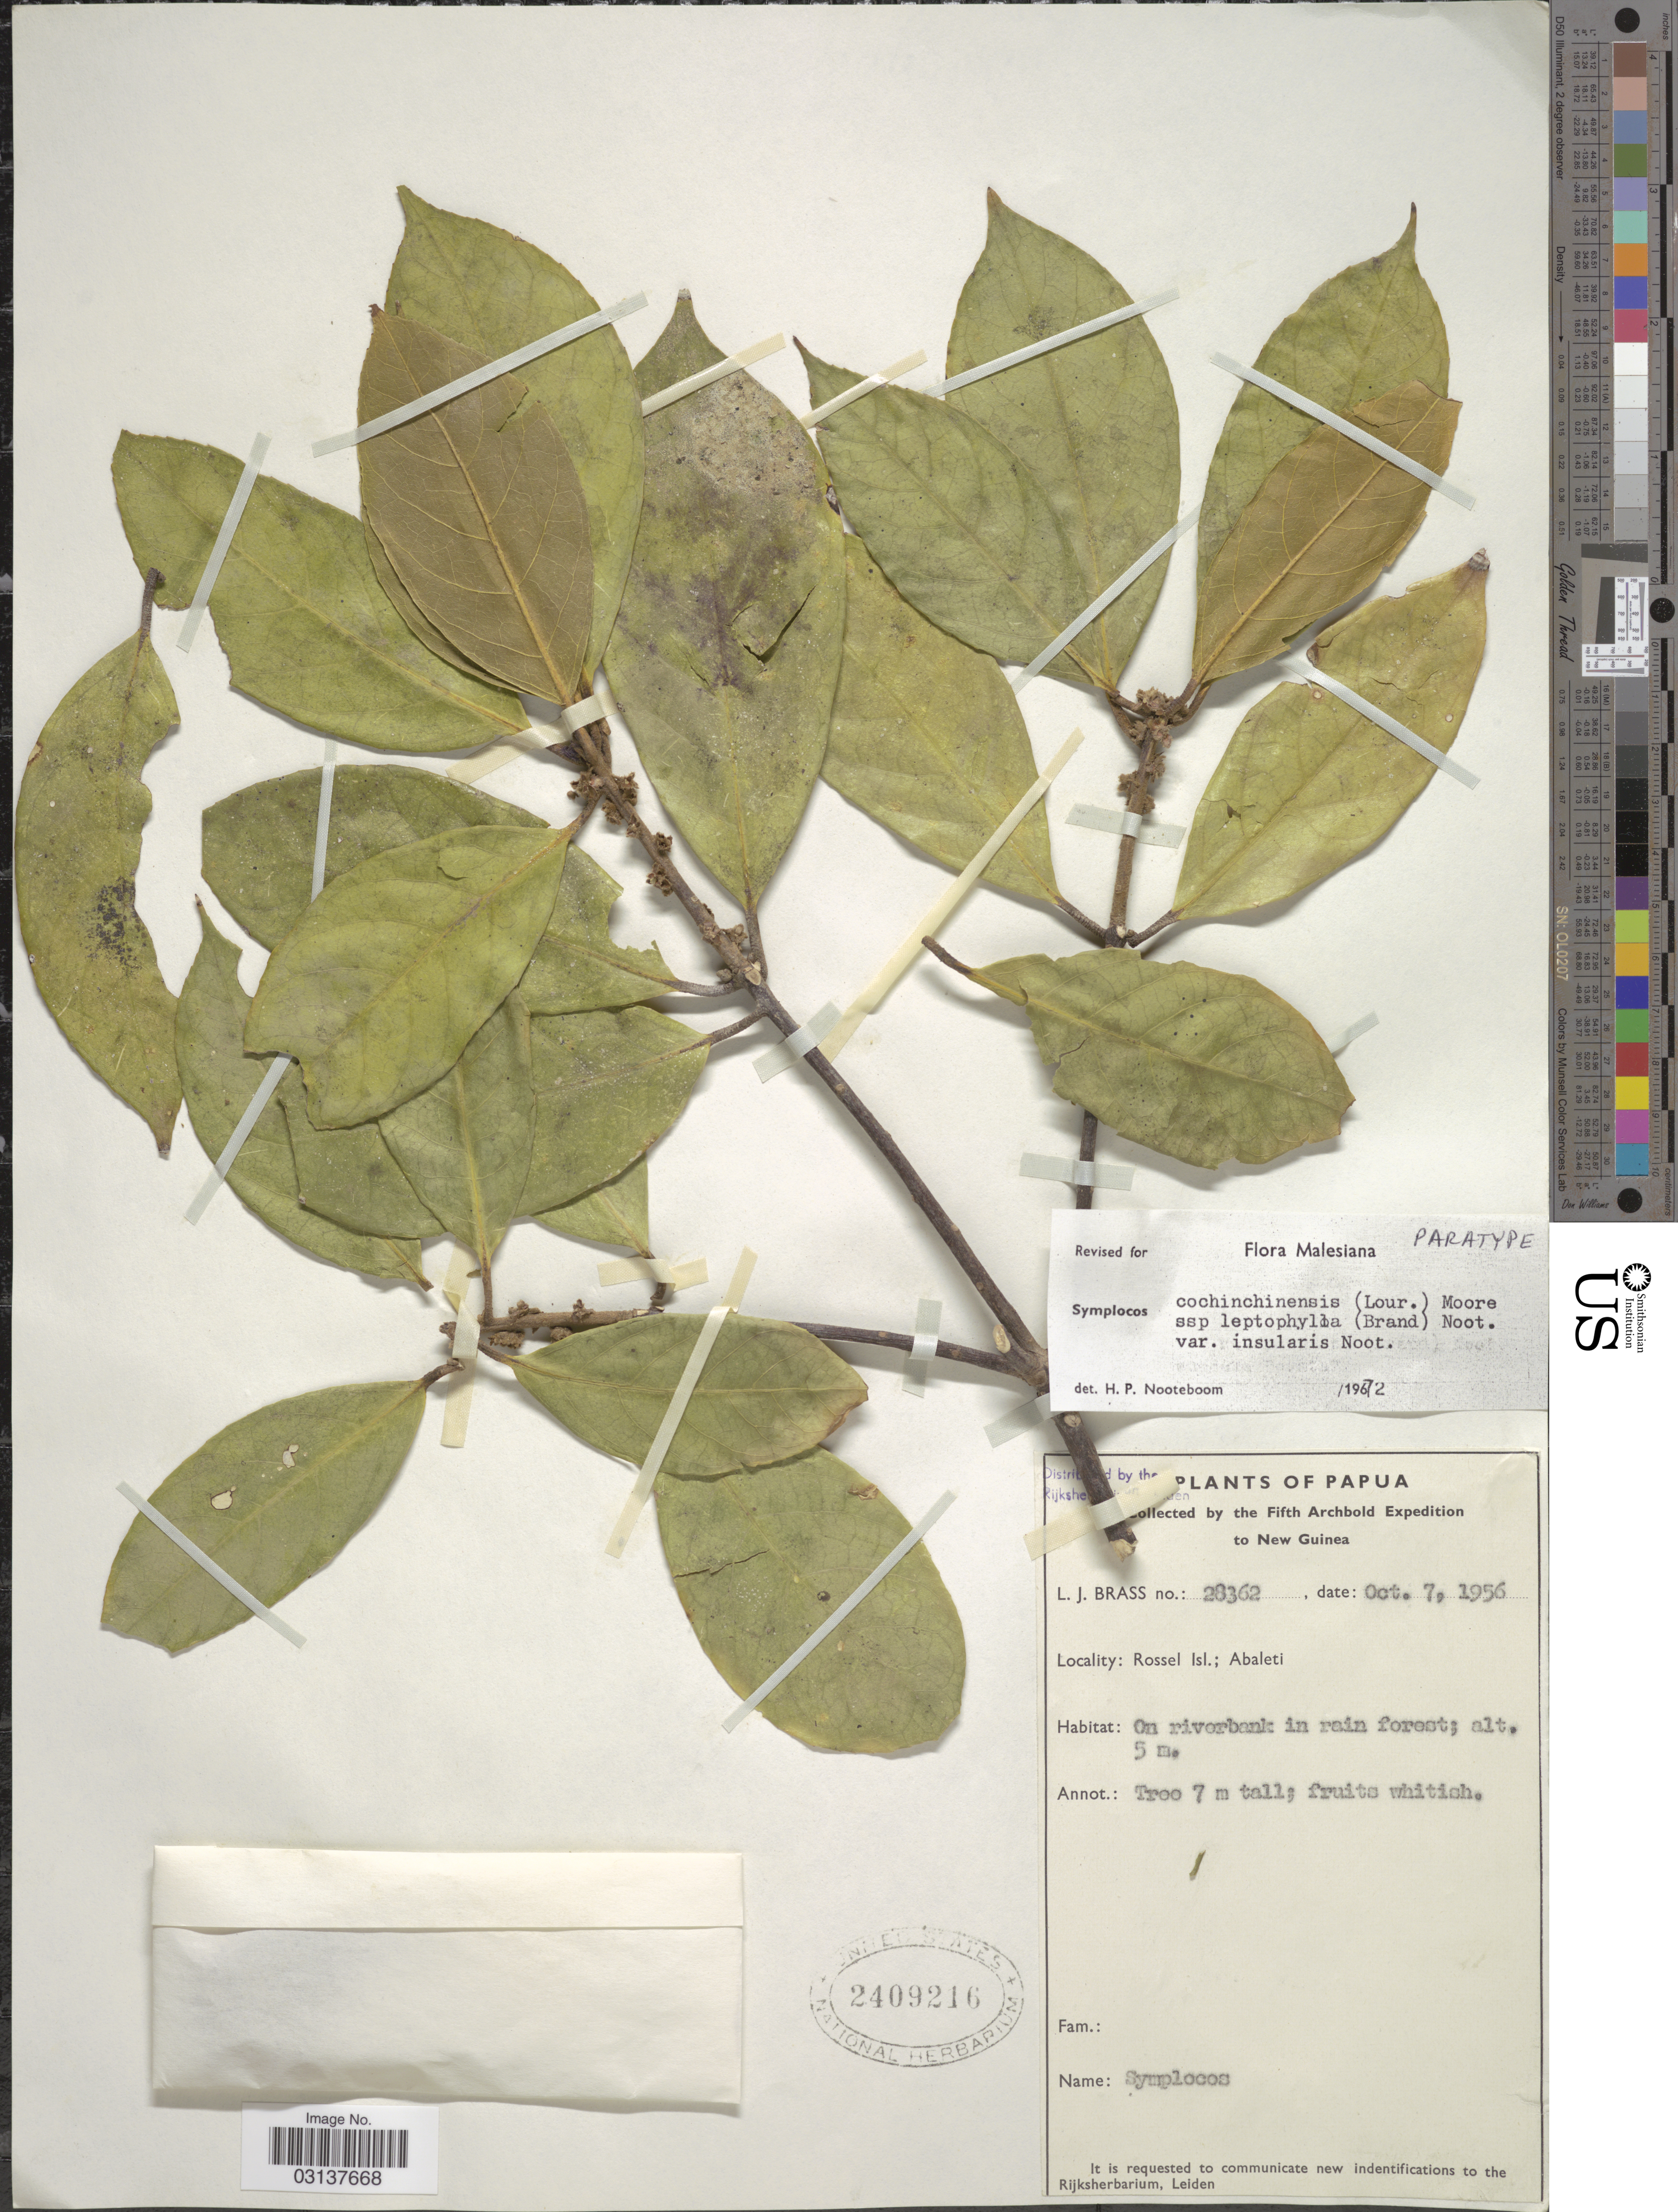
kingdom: Plantae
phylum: Tracheophyta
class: Magnoliopsida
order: Ericales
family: Symplocaceae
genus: Symplocos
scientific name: Symplocos cochinchinensis var. insularis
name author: Noot.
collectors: L. J. Brass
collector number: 28362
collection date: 1956-10-07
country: Papua New Guinea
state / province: Milne Bay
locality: Papua, New Guinea, Rossel Isl.; Abaleti. On riverbank in rain forest.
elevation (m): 5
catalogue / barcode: US 2409216